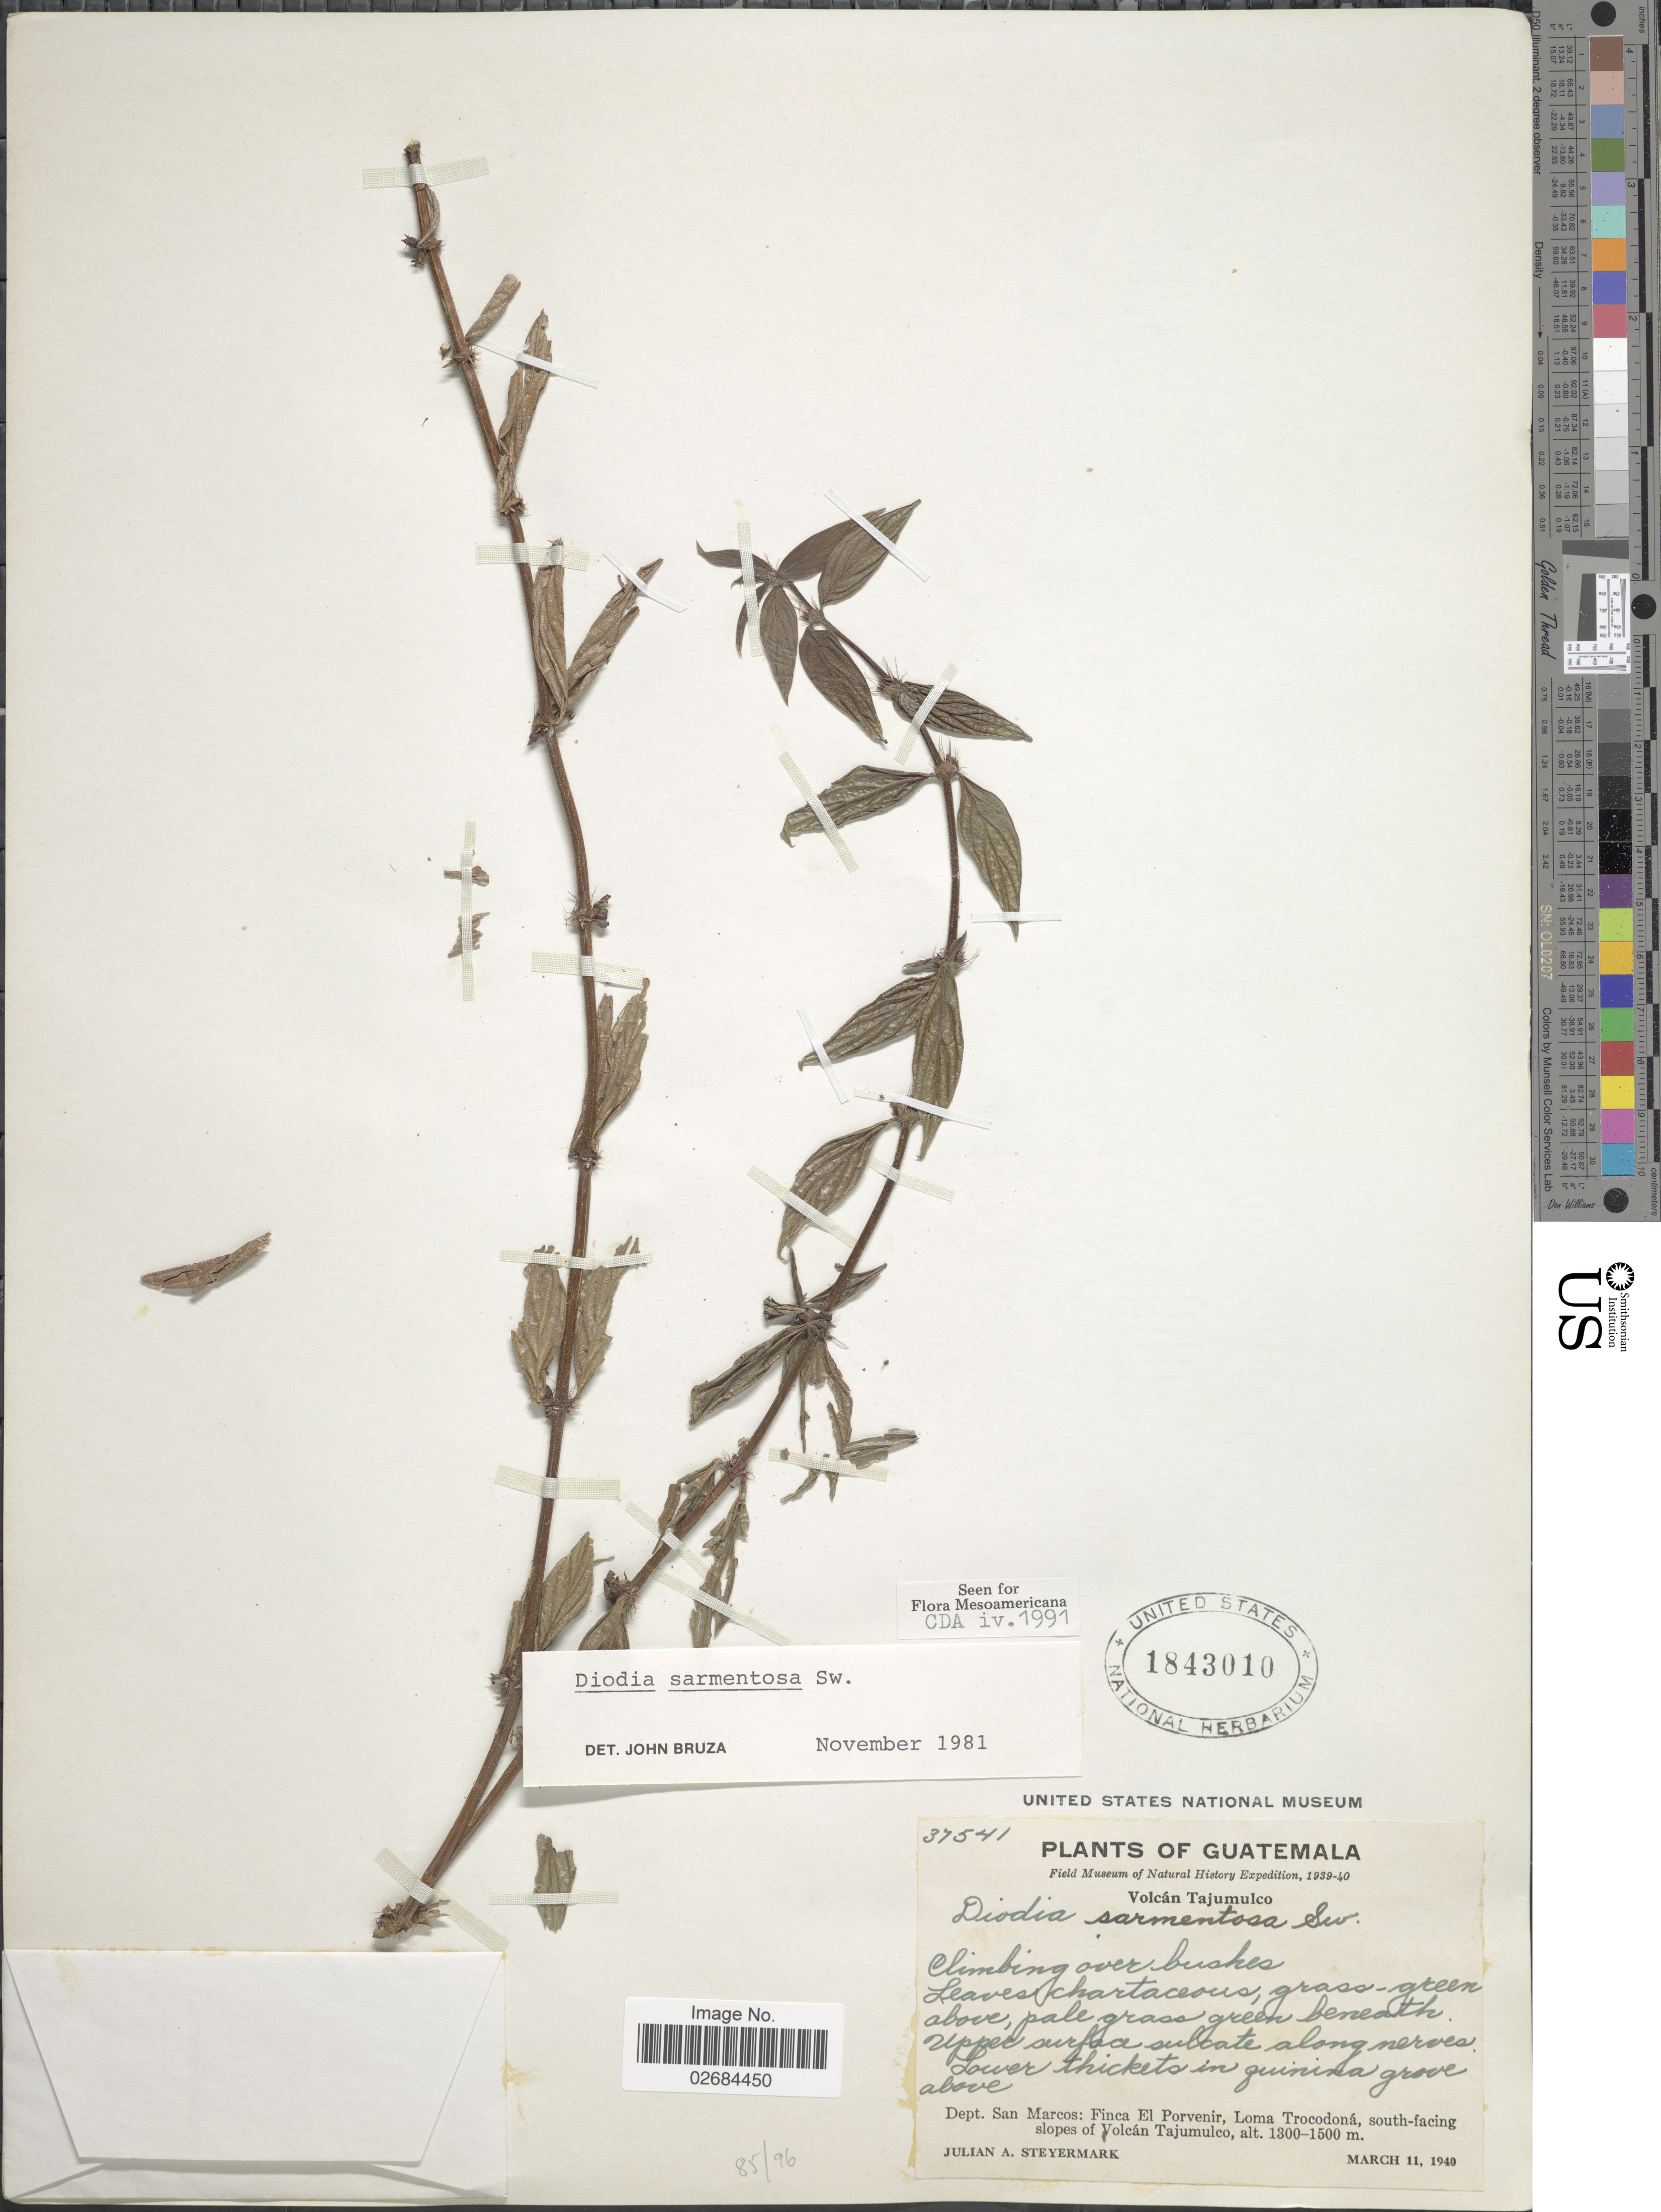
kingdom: Plantae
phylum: Tracheophyta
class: Magnoliopsida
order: Gentianales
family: Rubiaceae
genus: Diodia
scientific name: Diodia sarmentosa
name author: Sw.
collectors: J. Steyermark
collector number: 37541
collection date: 1940-03-11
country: Guatemala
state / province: San Marcos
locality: Volcán Tajumulco. Finca El Porvenir, Loma Trocodoná, south-facing slopes of Volcán Tajumulco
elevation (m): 1300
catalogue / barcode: US 1843010